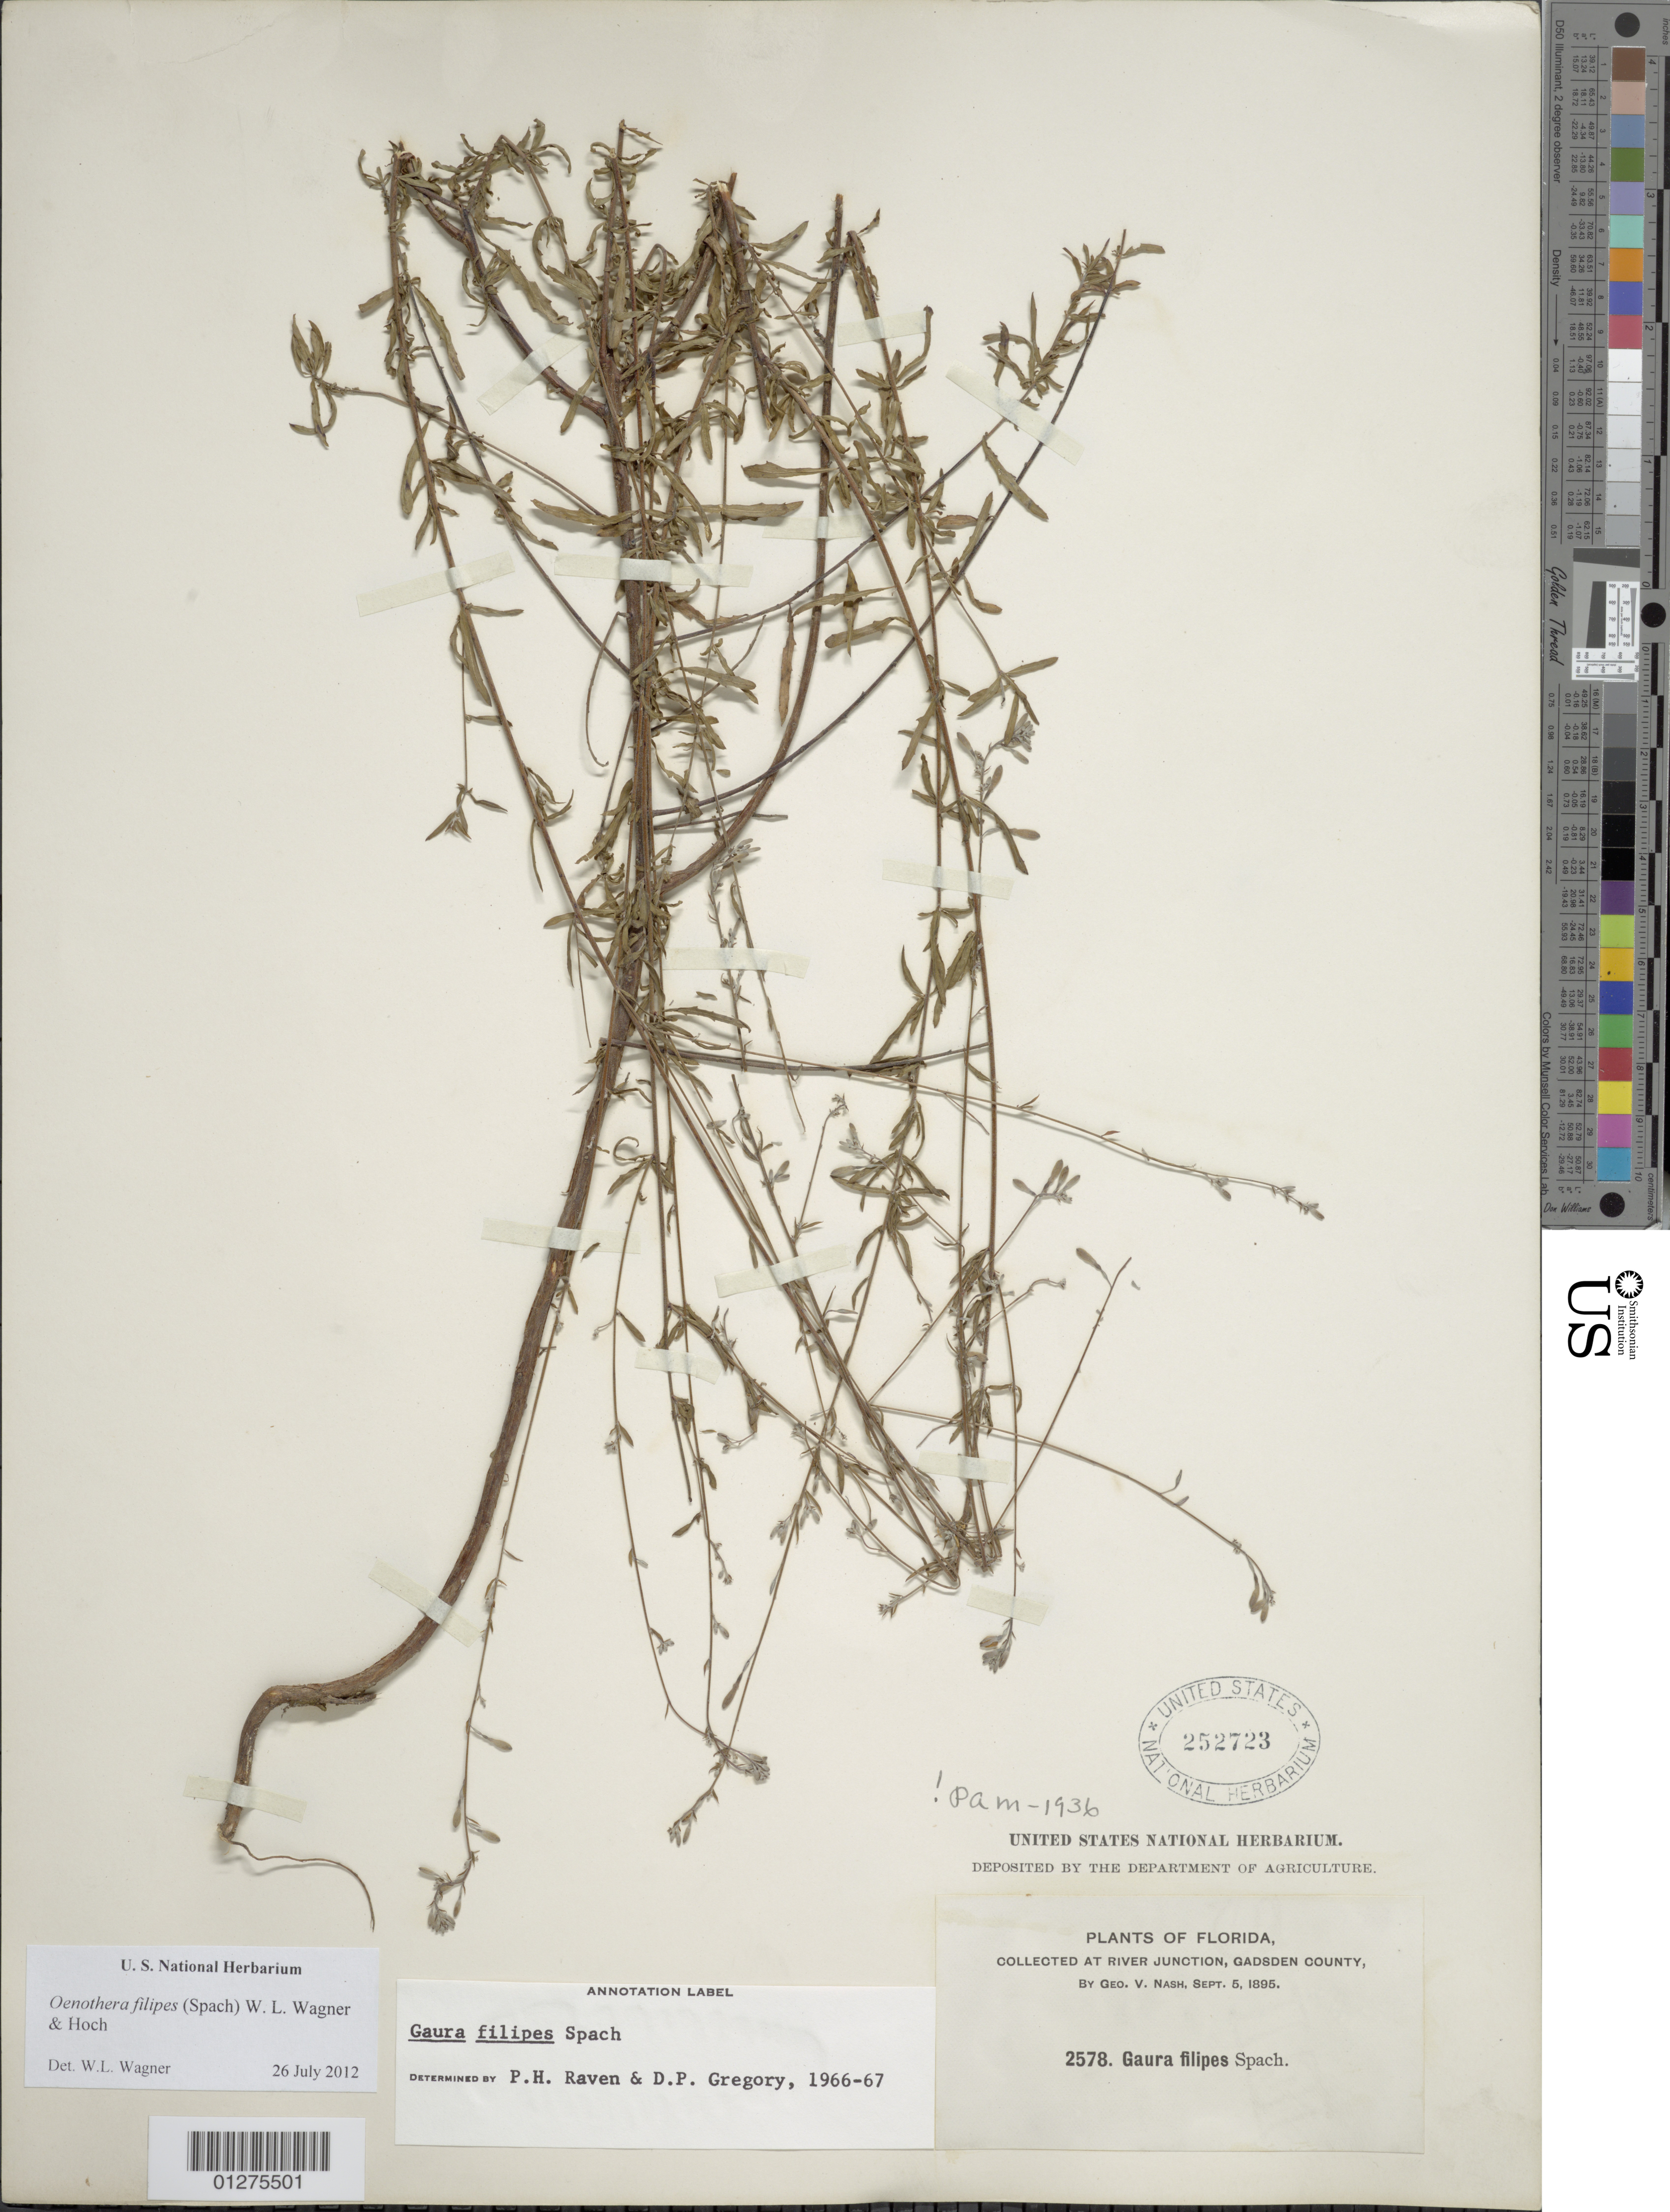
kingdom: Plantae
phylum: Tracheophyta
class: Magnoliopsida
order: Myrtales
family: Onagraceae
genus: Oenothera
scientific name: Oenothera filipes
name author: (Spach) W.L. Wagner & Hoch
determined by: Wagner, W. L., (BOT), Smithsonian Institution - National Museum of Natural History (UNITED STATES)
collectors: G. V. Nash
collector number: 2578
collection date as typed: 05 Sep 1895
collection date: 1895-09-05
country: United States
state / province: Florida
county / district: Gadsden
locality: River Junction.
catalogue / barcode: US 252723